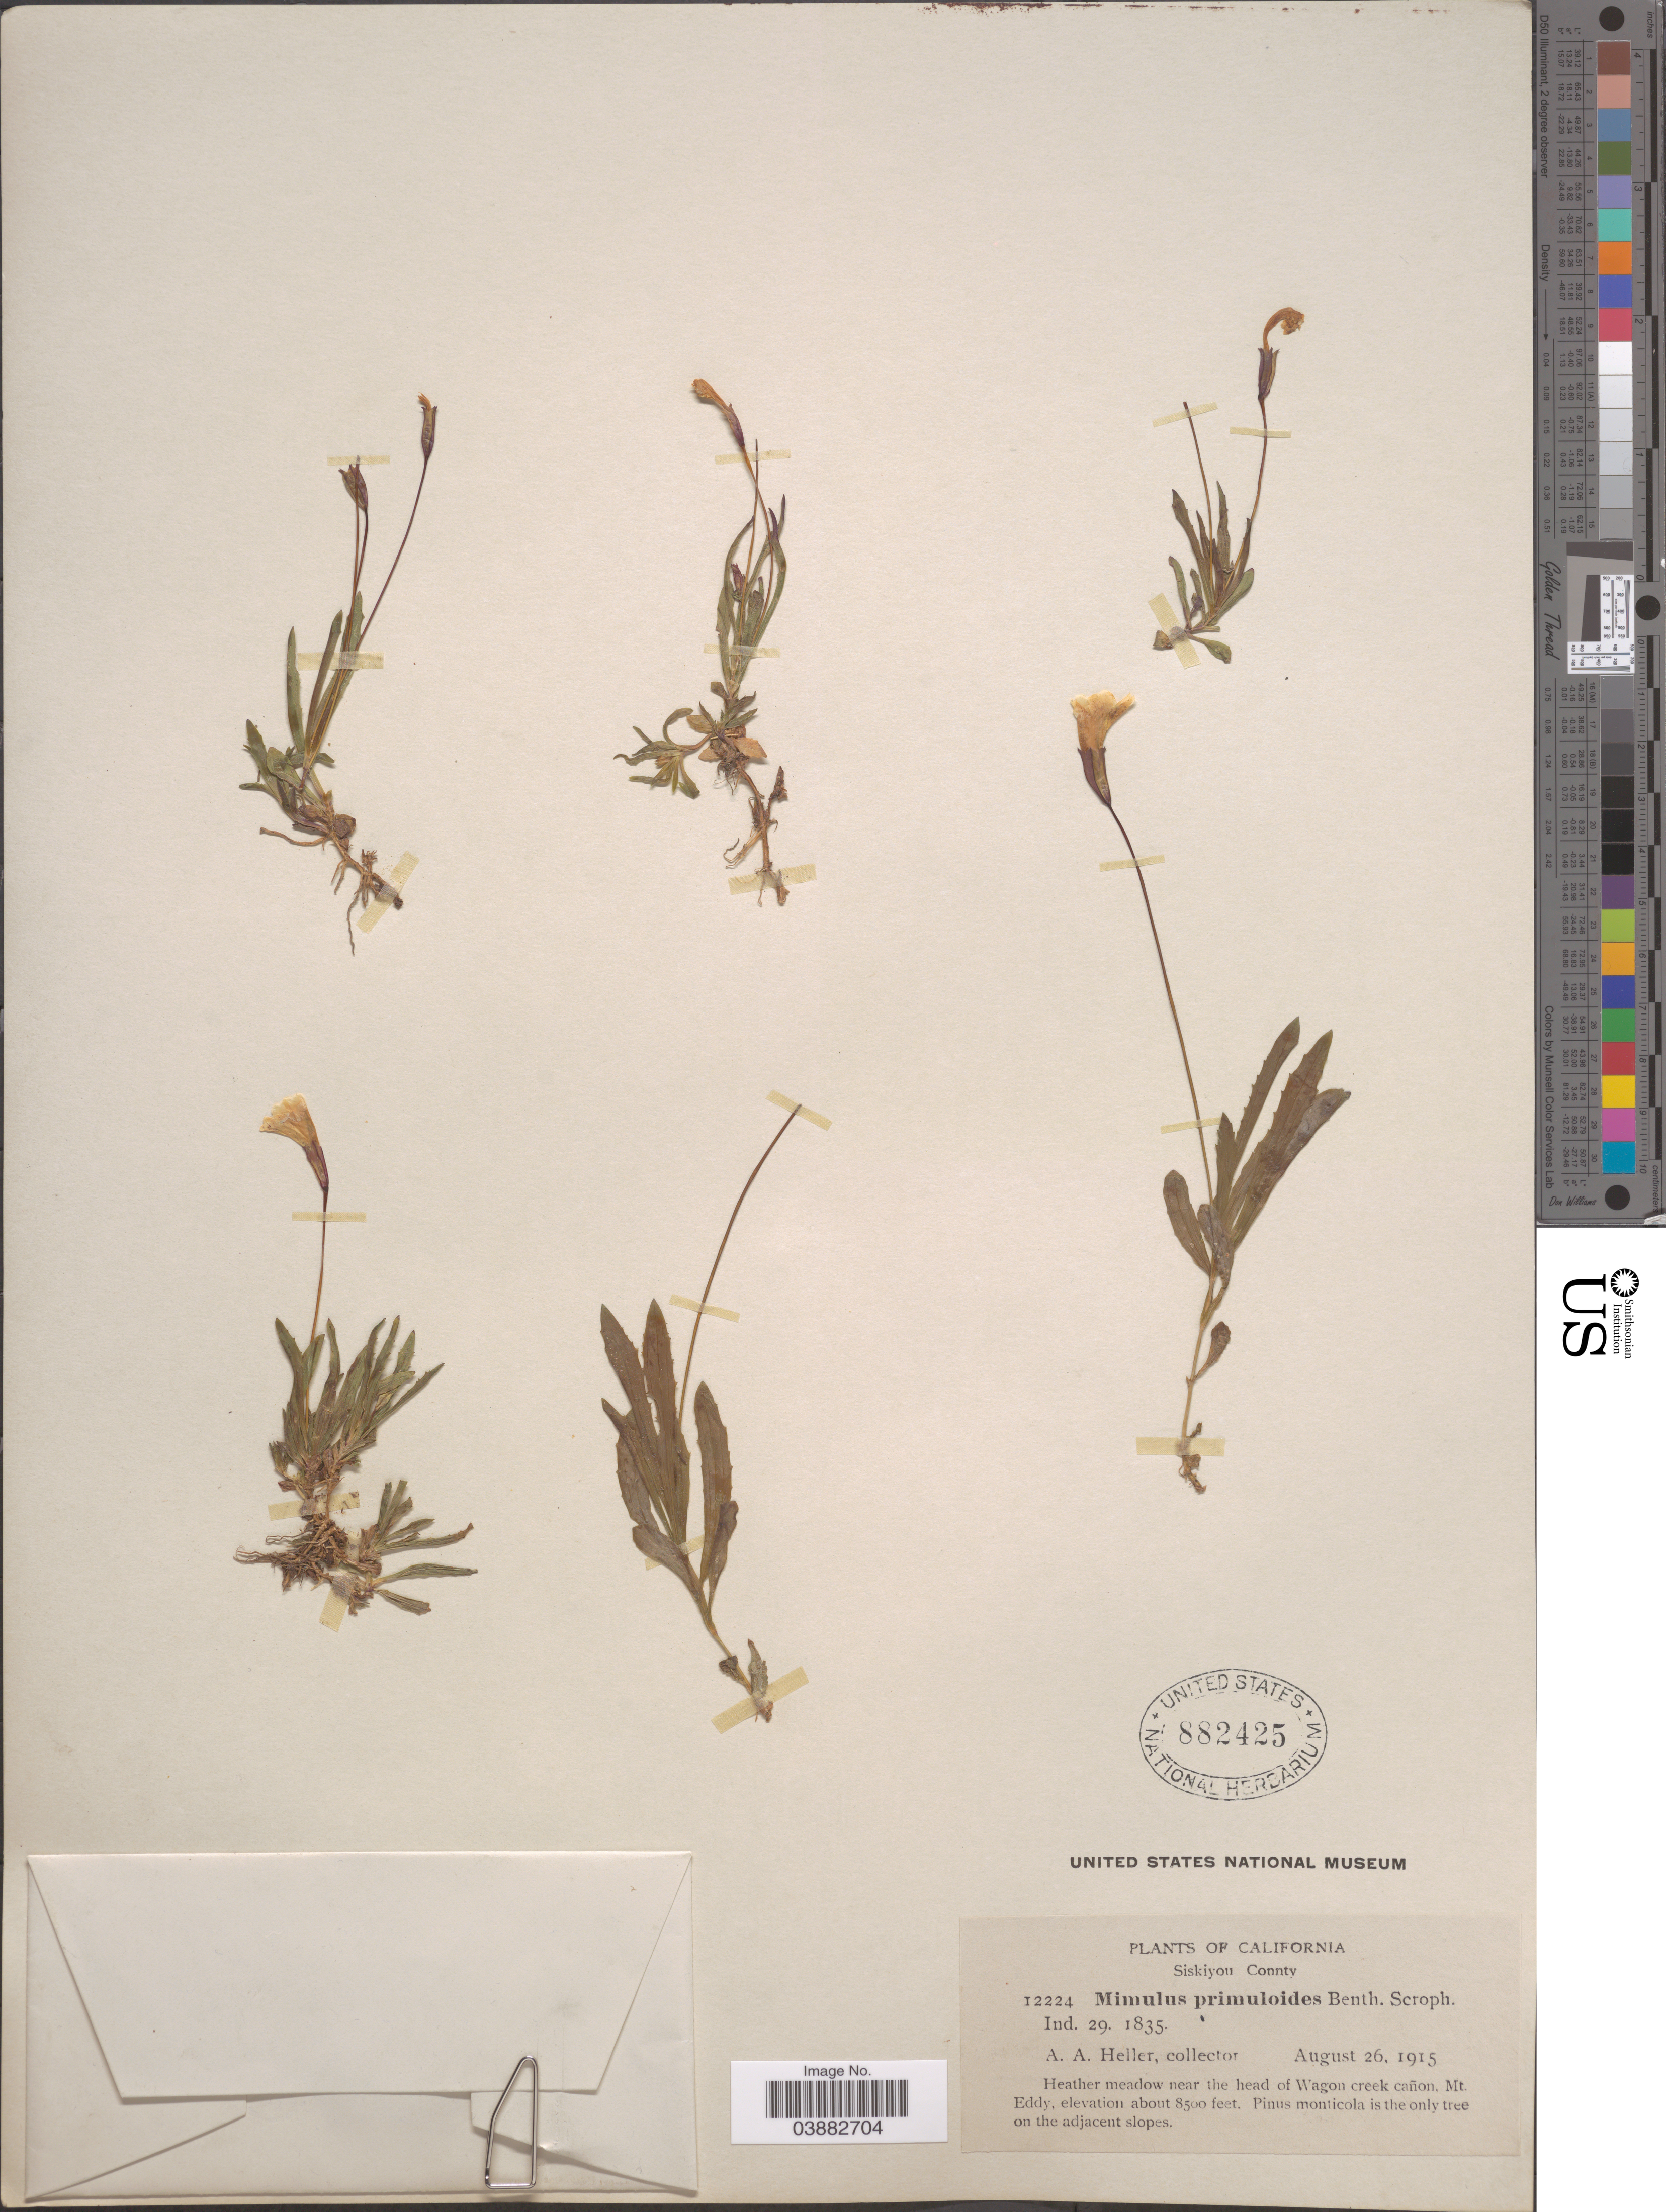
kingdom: Plantae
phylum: Tracheophyta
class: Magnoliopsida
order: Lamiales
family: Phrymaceae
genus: Mimulus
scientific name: Mimulus primuloides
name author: Benth.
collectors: A. A. Heller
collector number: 12224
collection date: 1915-08-26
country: United States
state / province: California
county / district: Siskiyou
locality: Siskiyou County. Heather meadow near the head of Wagon creek cañon. Mt. Eddy.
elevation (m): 2591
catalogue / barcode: US 882425